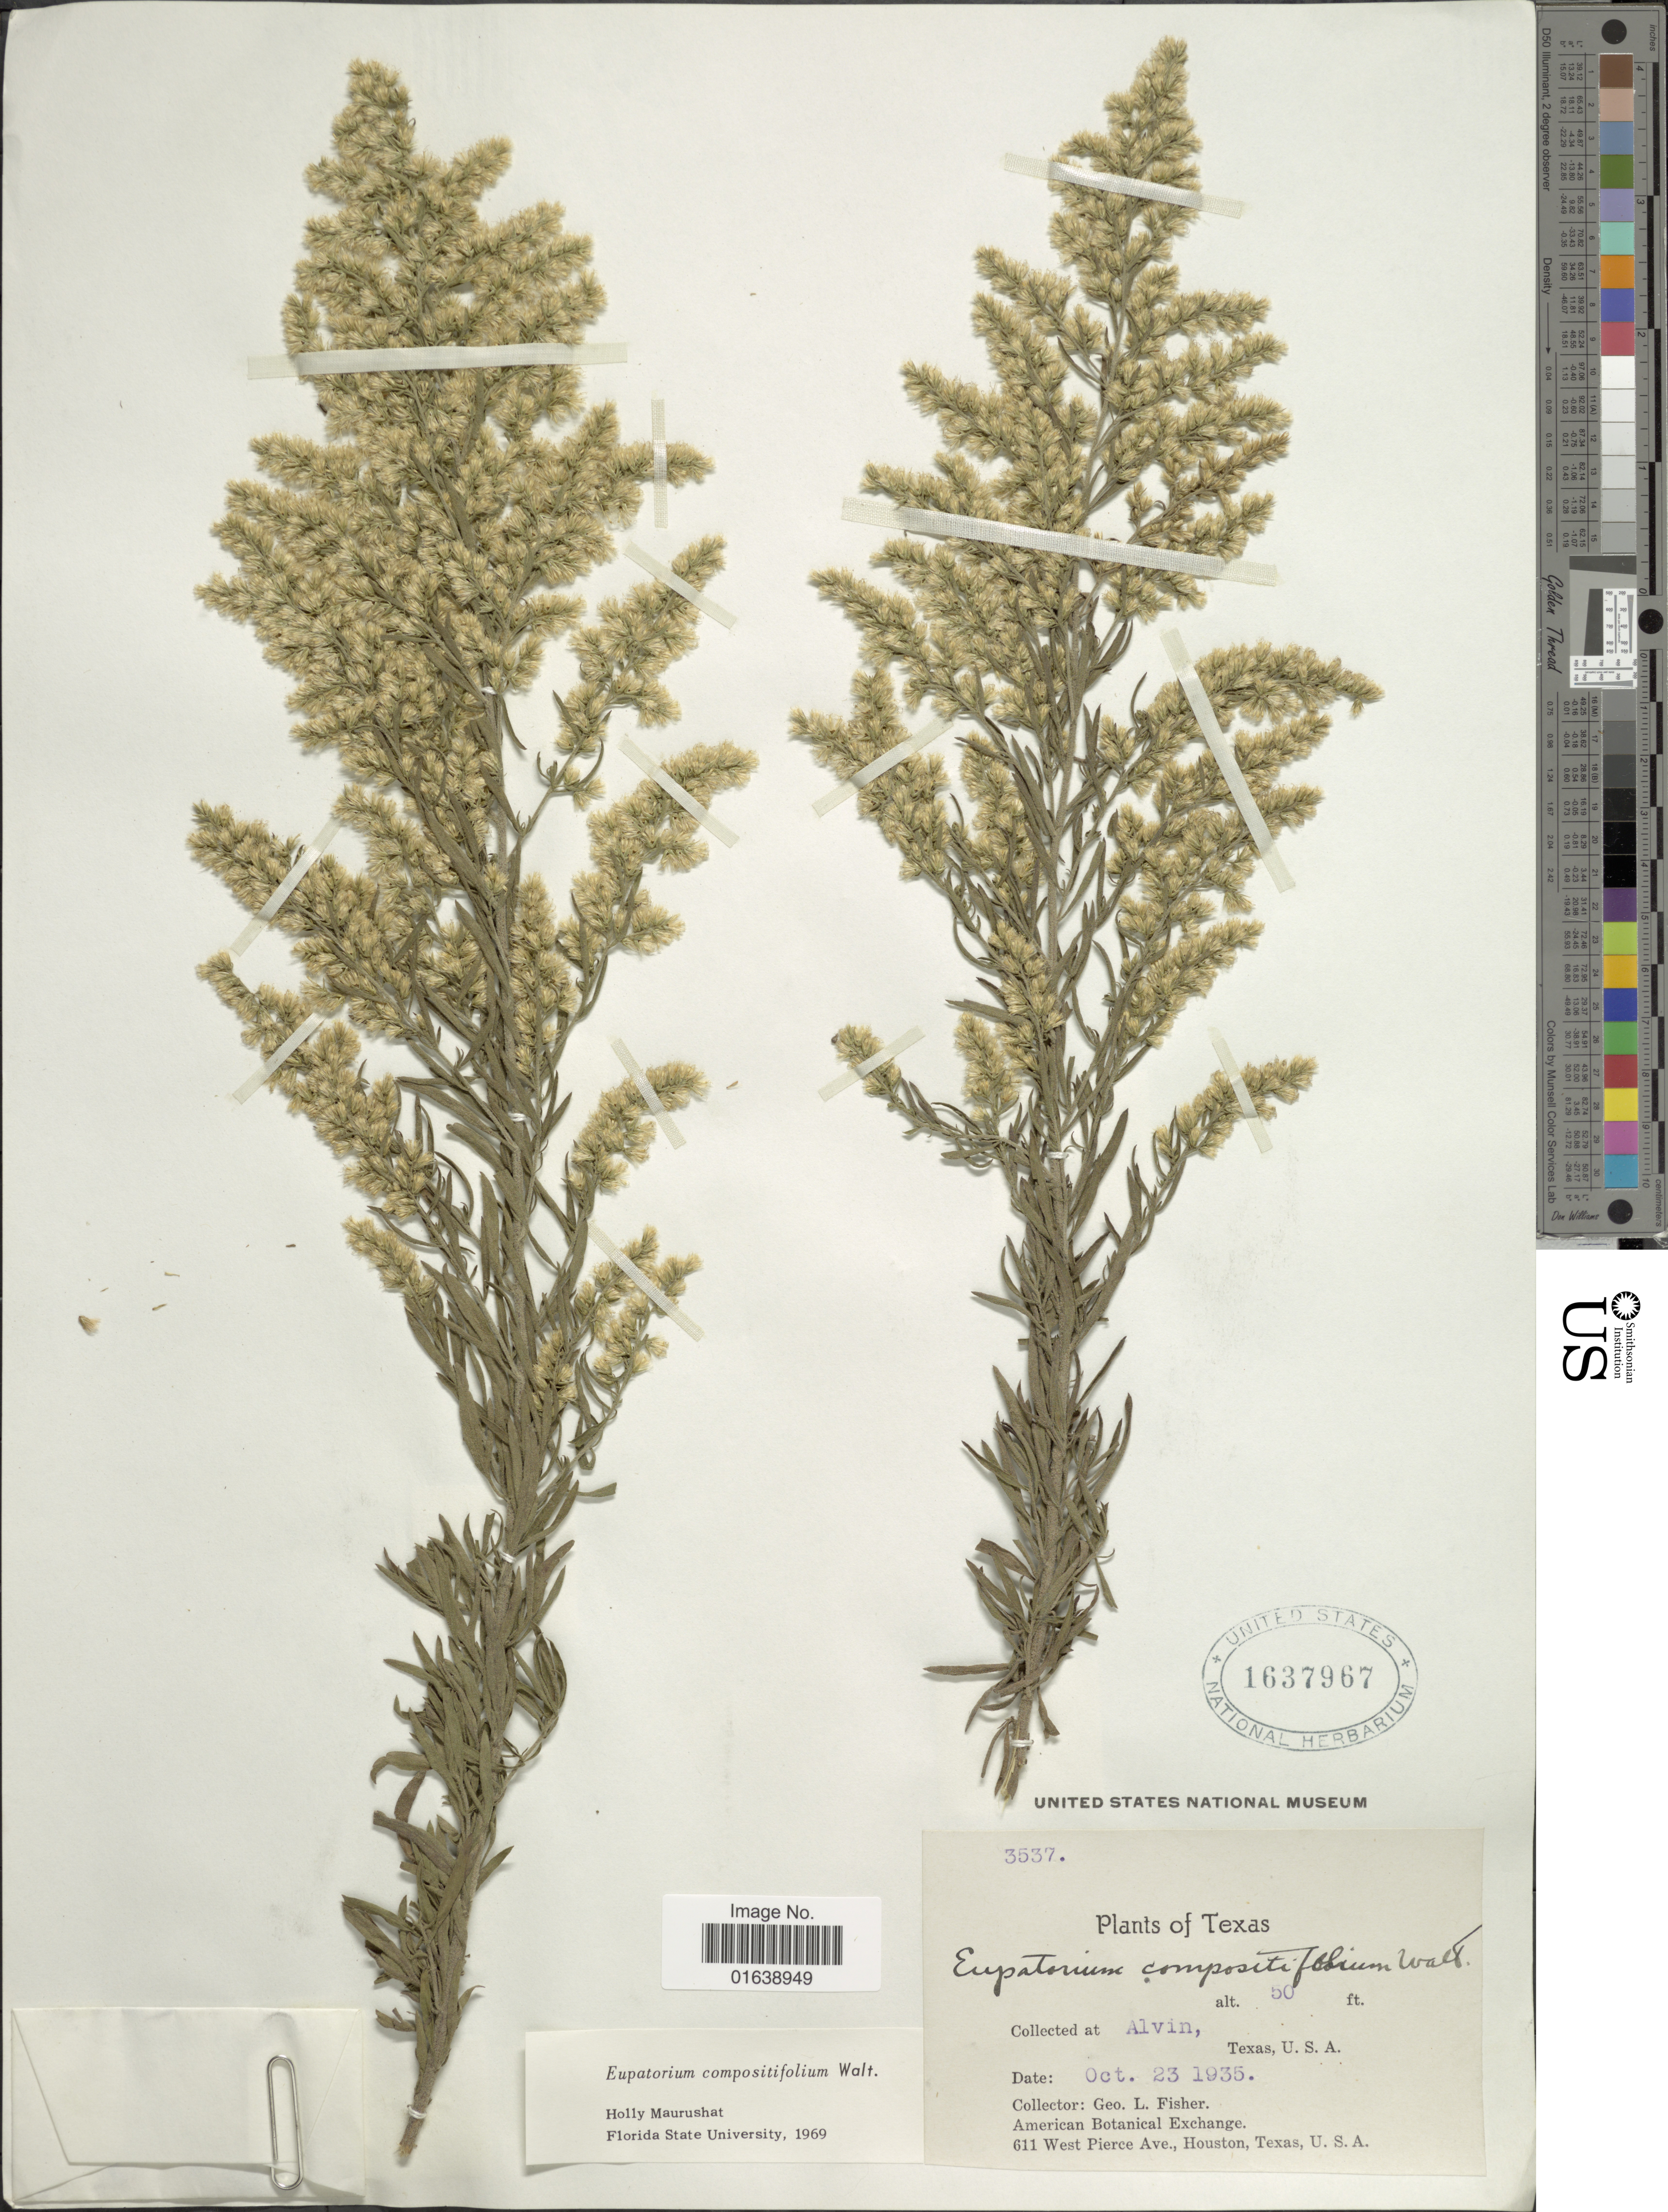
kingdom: Plantae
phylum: Tracheophyta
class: Magnoliopsida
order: Asterales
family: Asteraceae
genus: Eupatorium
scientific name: Eupatorium compositifolium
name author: Walter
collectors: G. L. Fisher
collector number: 3537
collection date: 1935-10-23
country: United States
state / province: Texas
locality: Alvin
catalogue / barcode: US 1637967